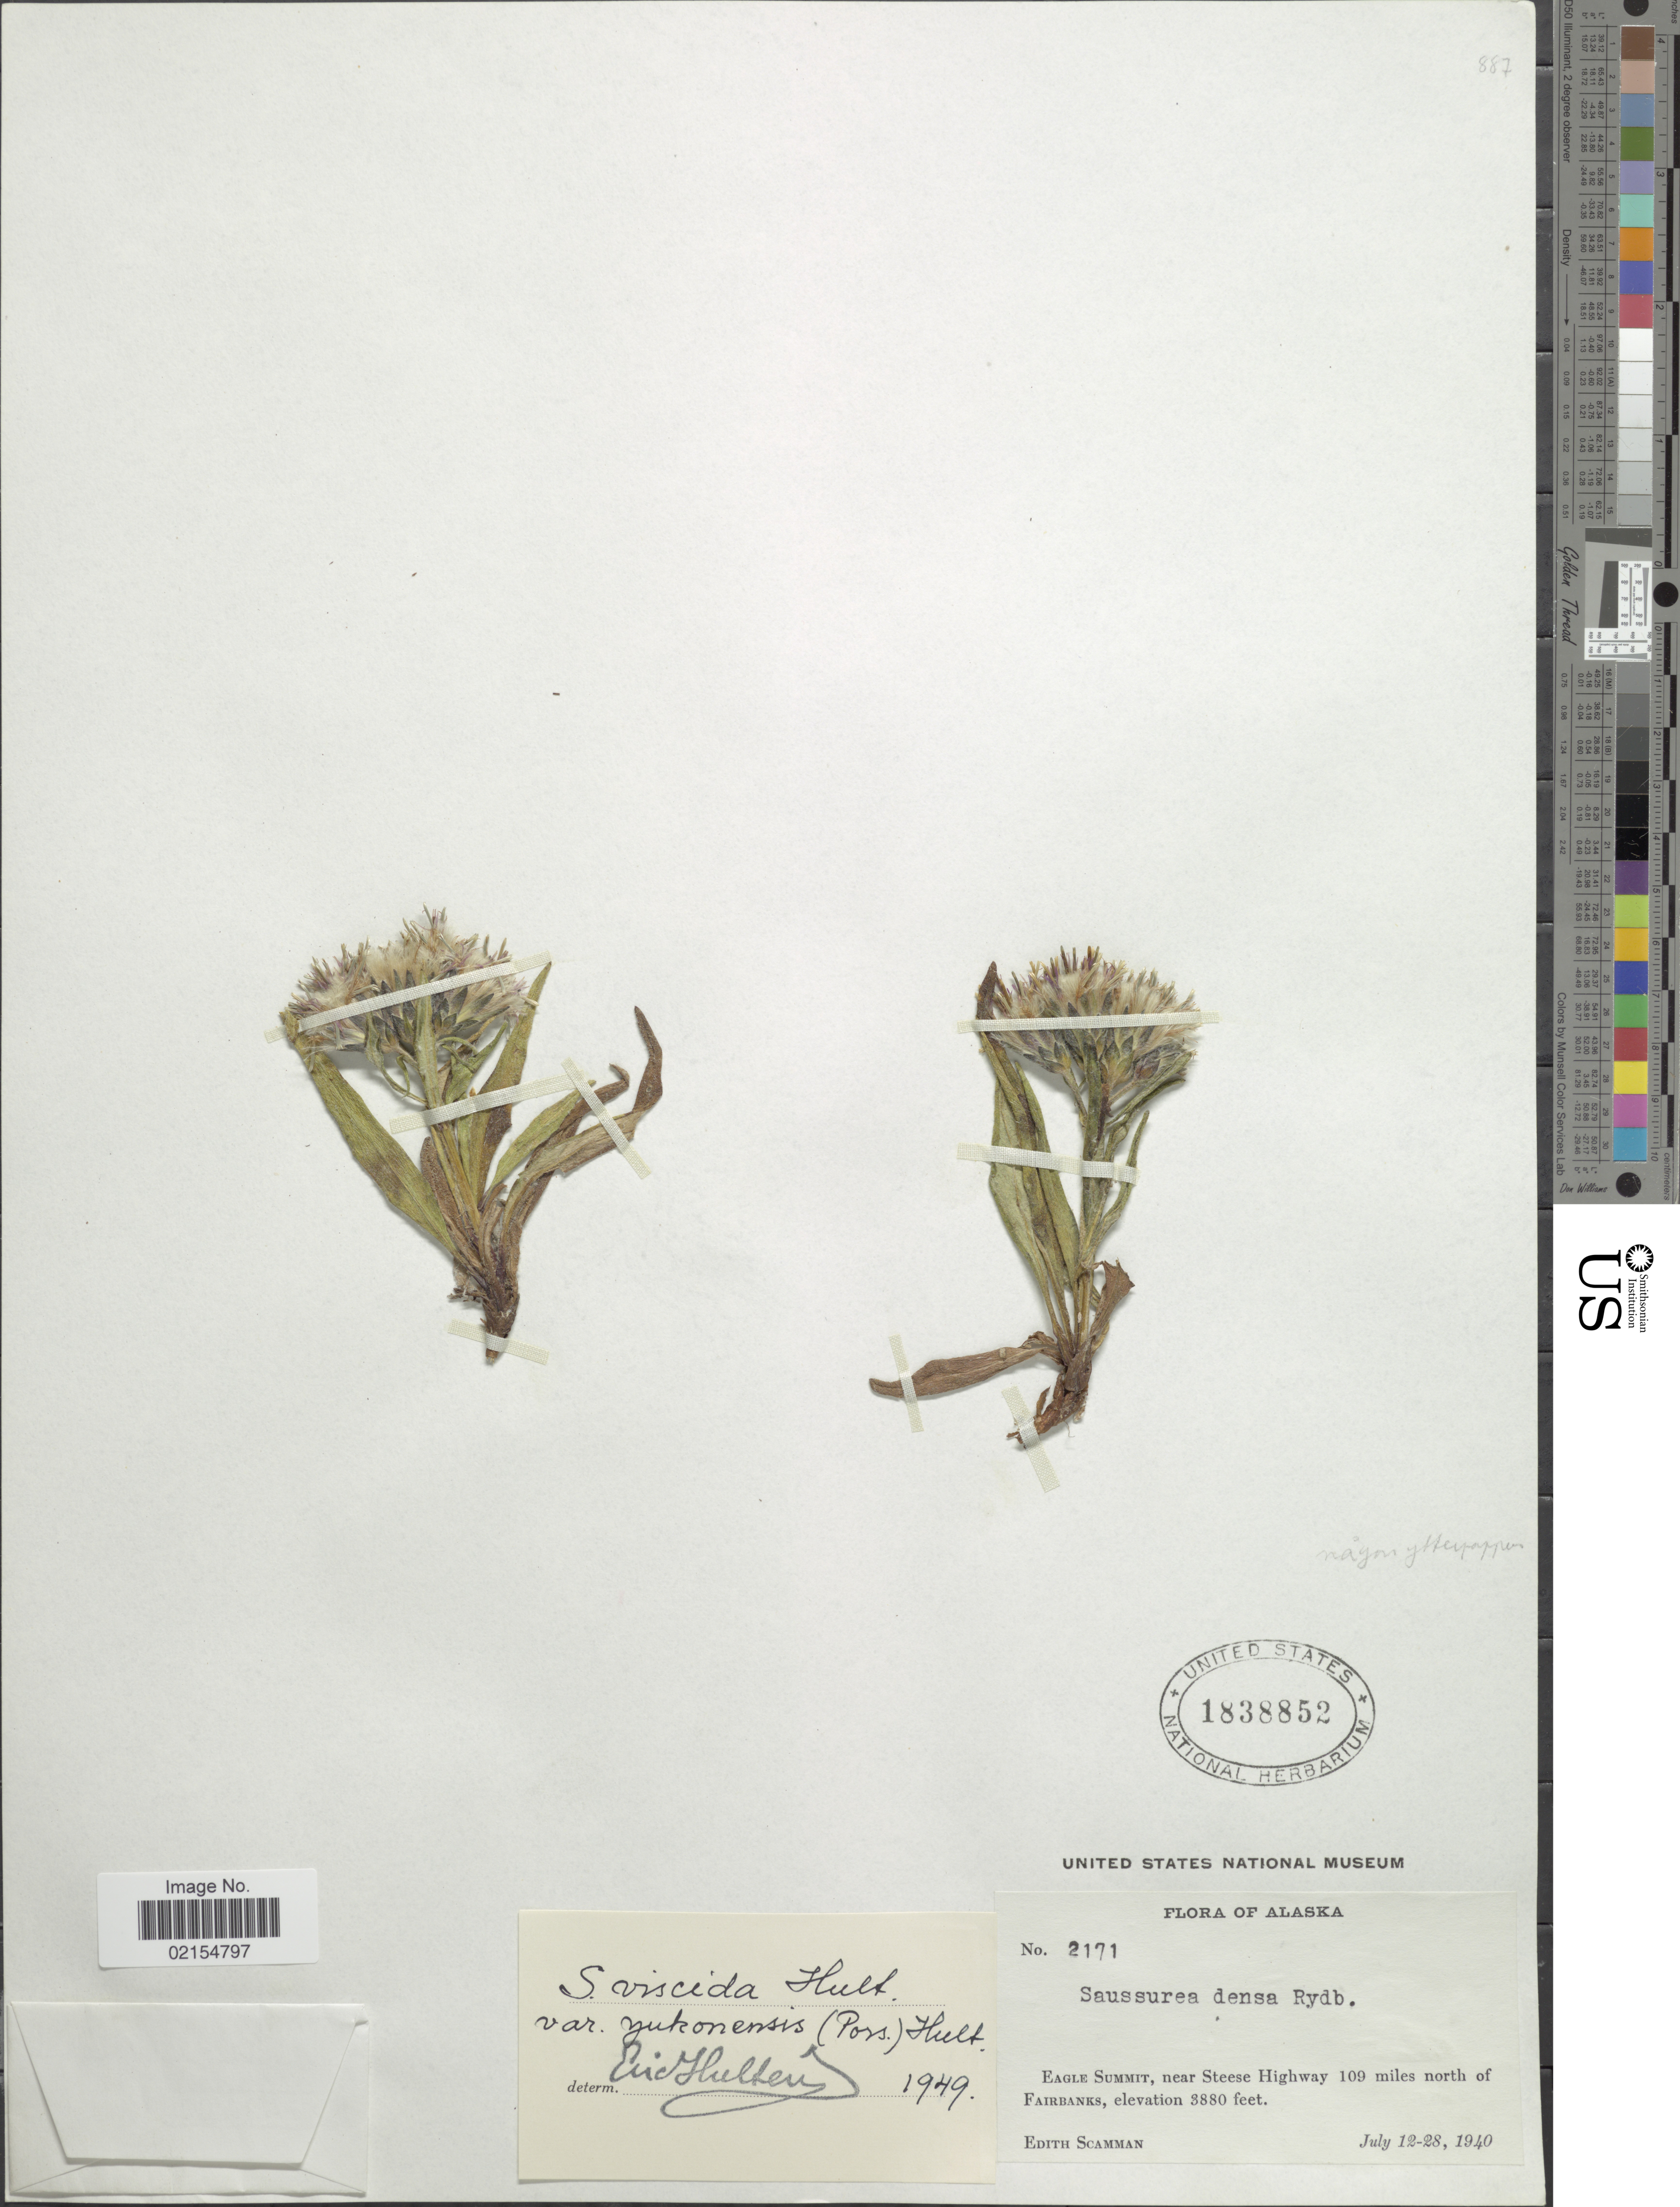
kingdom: Plantae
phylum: Tracheophyta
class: Magnoliopsida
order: Asterales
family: Asteraceae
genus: Saussurea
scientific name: Saussurea angustifolia var. yukonensis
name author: A.E. Porsild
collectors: E. Scamman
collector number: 2171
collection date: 1940-07-12/1940-07-28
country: United States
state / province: Alaska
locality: Eagle Summit, near Steese Highway 109 miles north of Fairbanks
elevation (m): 1183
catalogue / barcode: US 1838852